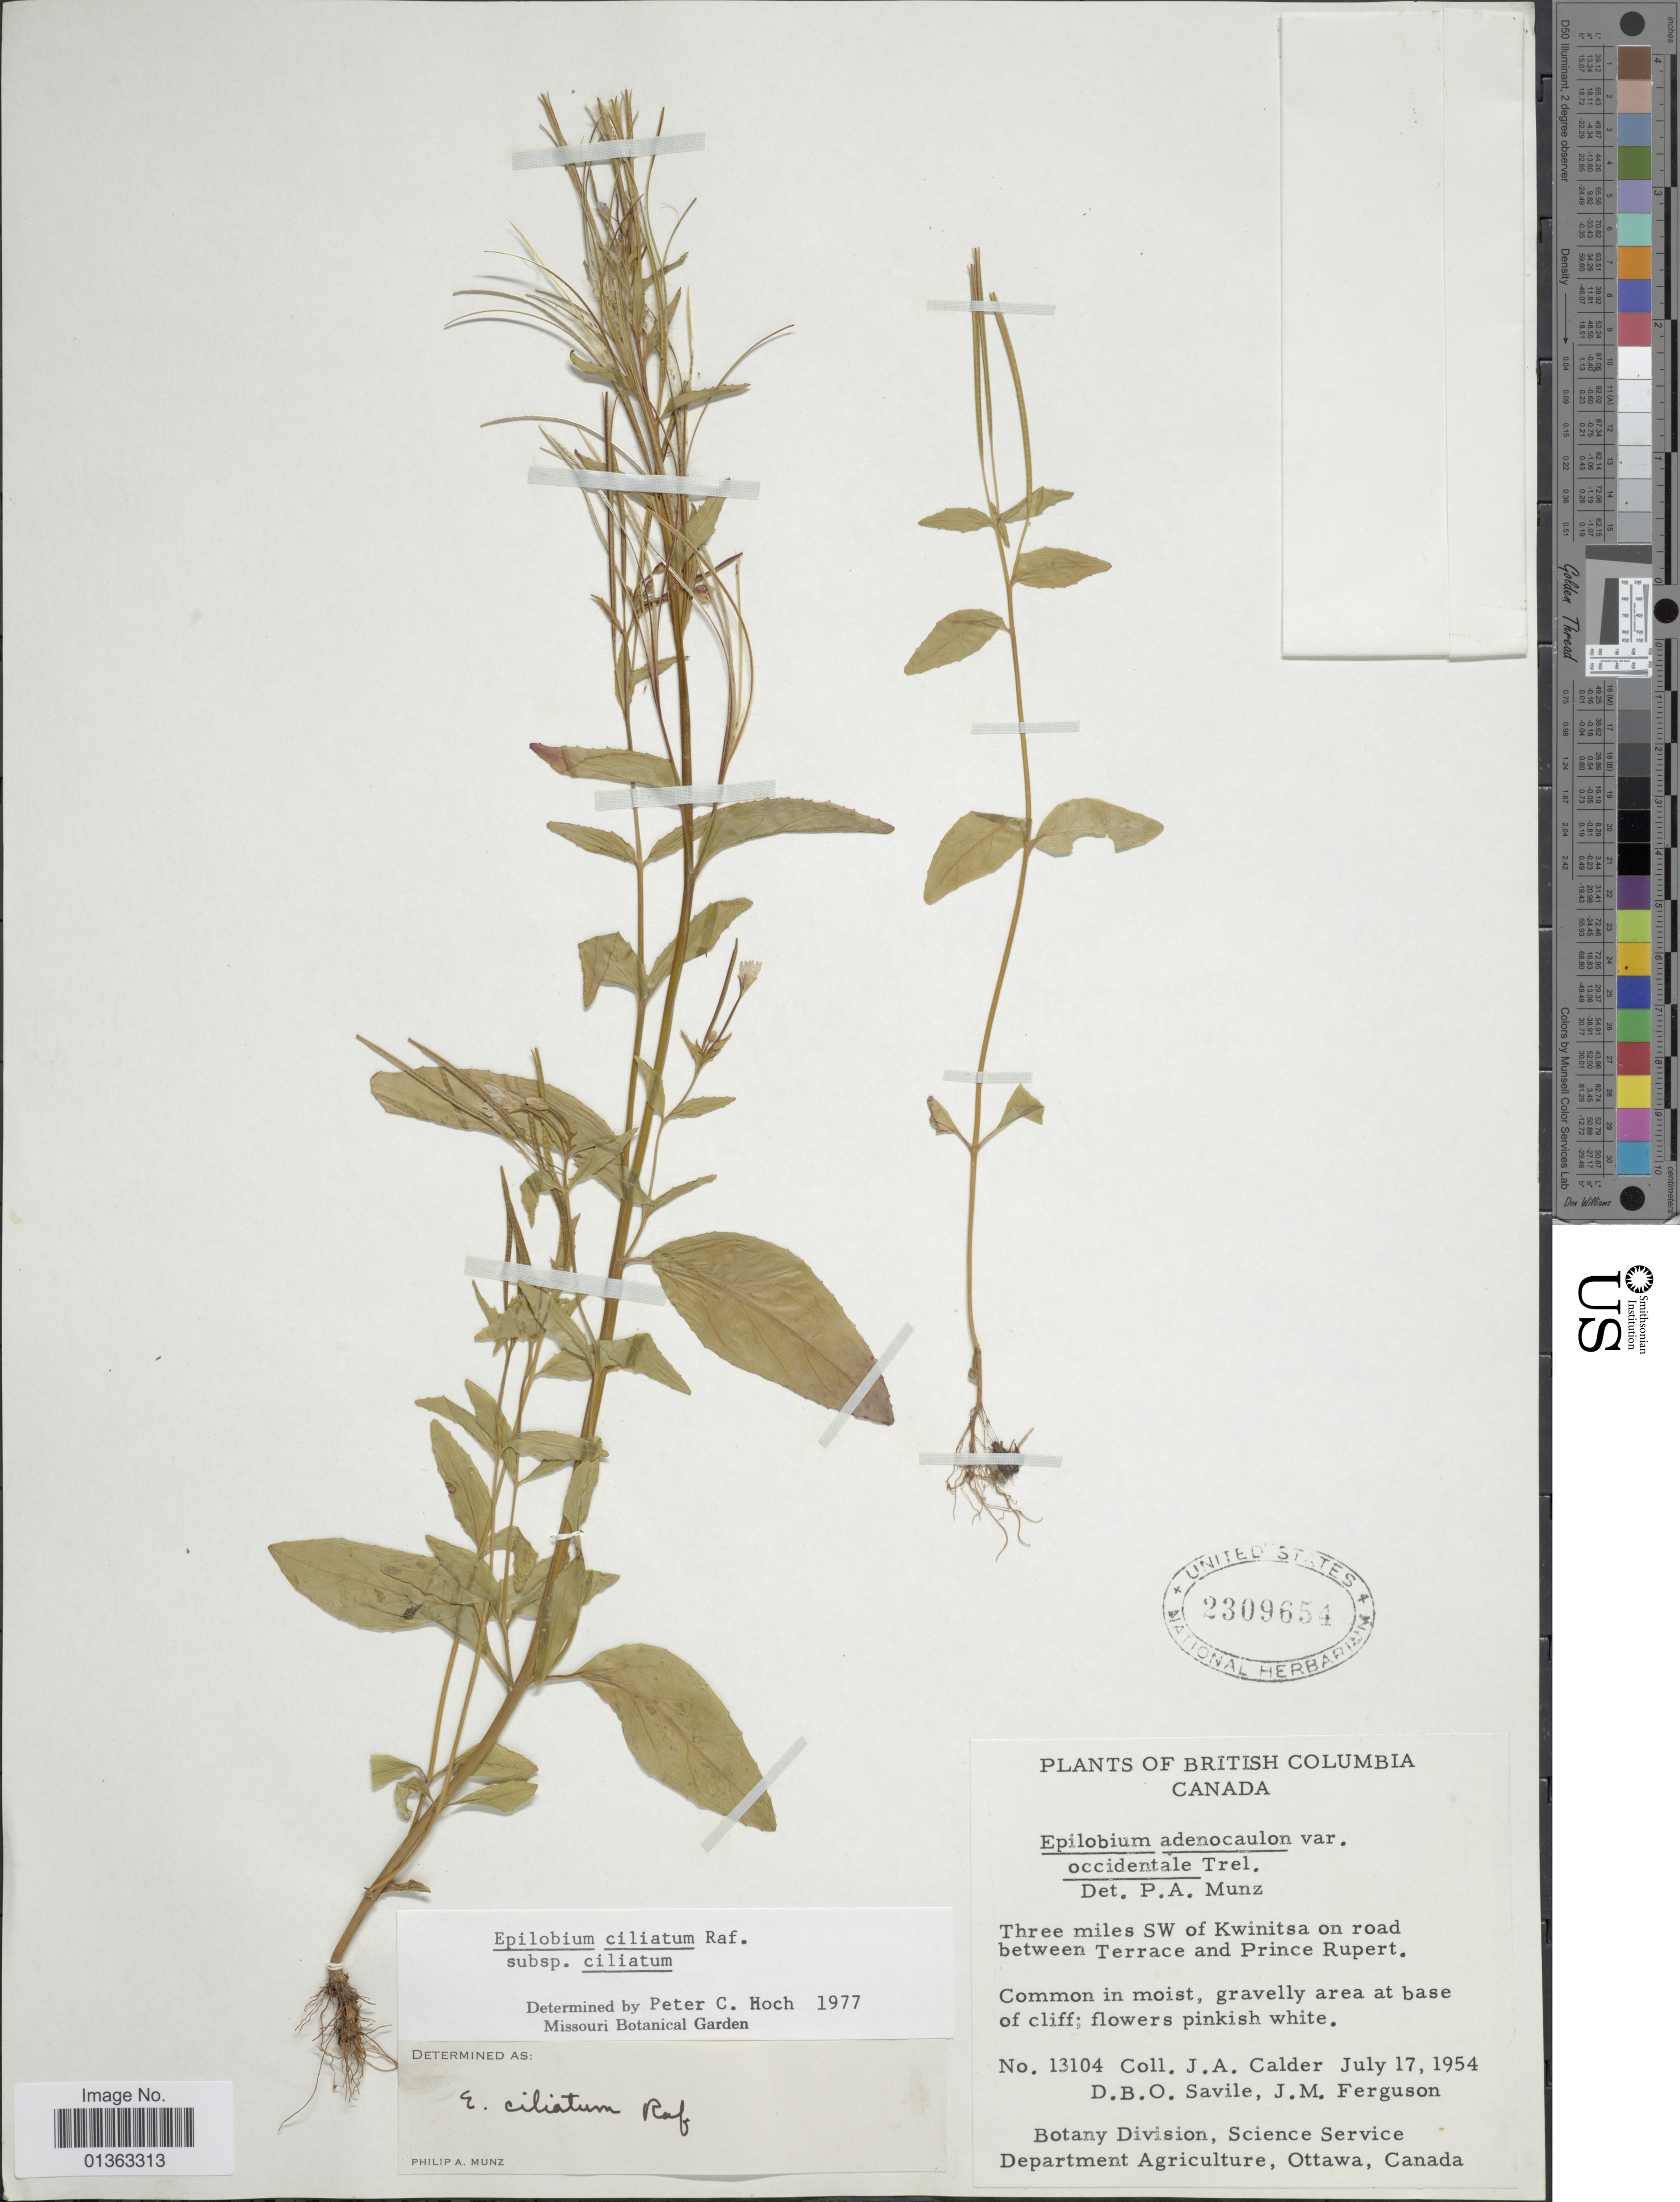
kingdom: Plantae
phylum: Tracheophyta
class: Magnoliopsida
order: Myrtales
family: Onagraceae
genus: Epilobium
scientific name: Epilobium ciliatum subsp. ciliatum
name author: Raf.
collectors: J. A. Calder, D. Savile & J. M. Ferguson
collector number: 13104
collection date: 1954-07-17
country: Canada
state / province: British Columbia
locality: Three miles SW of Kwinitsa on road between Terrace and Prince Rupert.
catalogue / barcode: US 2309654